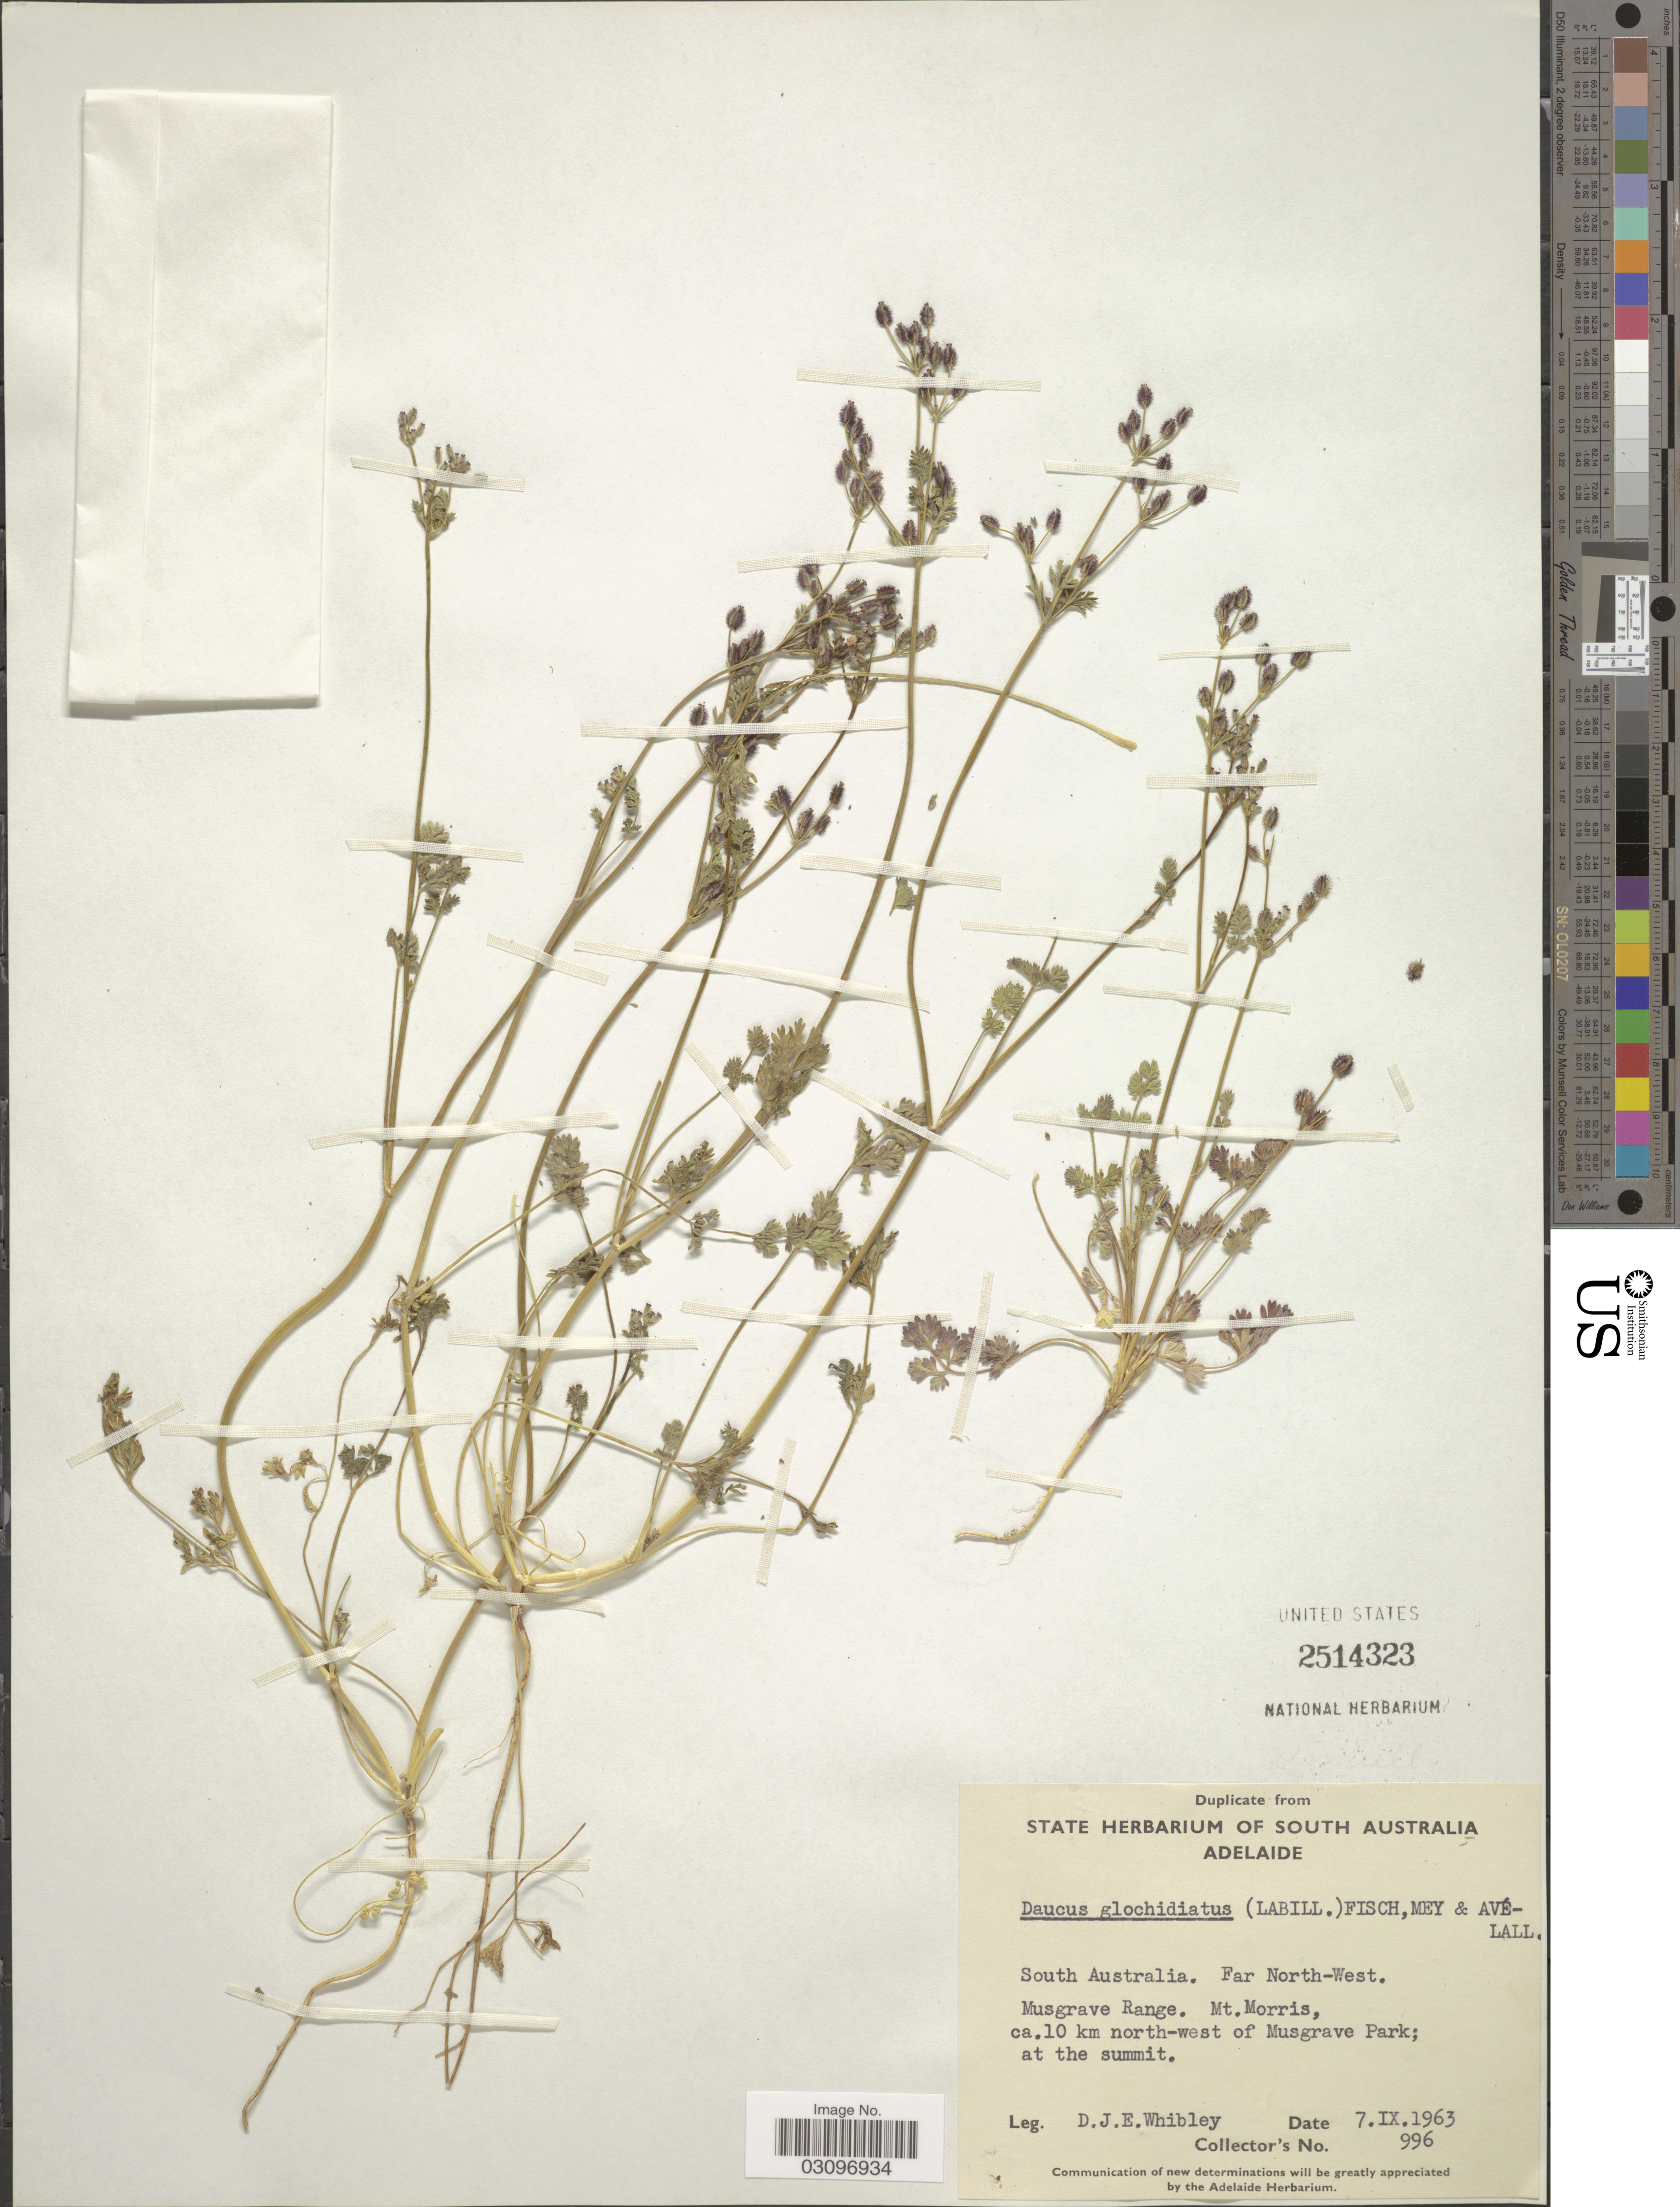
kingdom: Plantae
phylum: Tracheophyta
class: Magnoliopsida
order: Apiales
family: Apiaceae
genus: Daucus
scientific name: Daucus glochidiatus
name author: (Labill.) Fisch. et al.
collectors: D. Whibley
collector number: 996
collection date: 1963-09-07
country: Australia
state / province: South Australia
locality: Far North-West. Musgrave Range. Mt. Morris, ca. 10 km north-west of Musgrave Park; at the summit.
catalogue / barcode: US 2514323